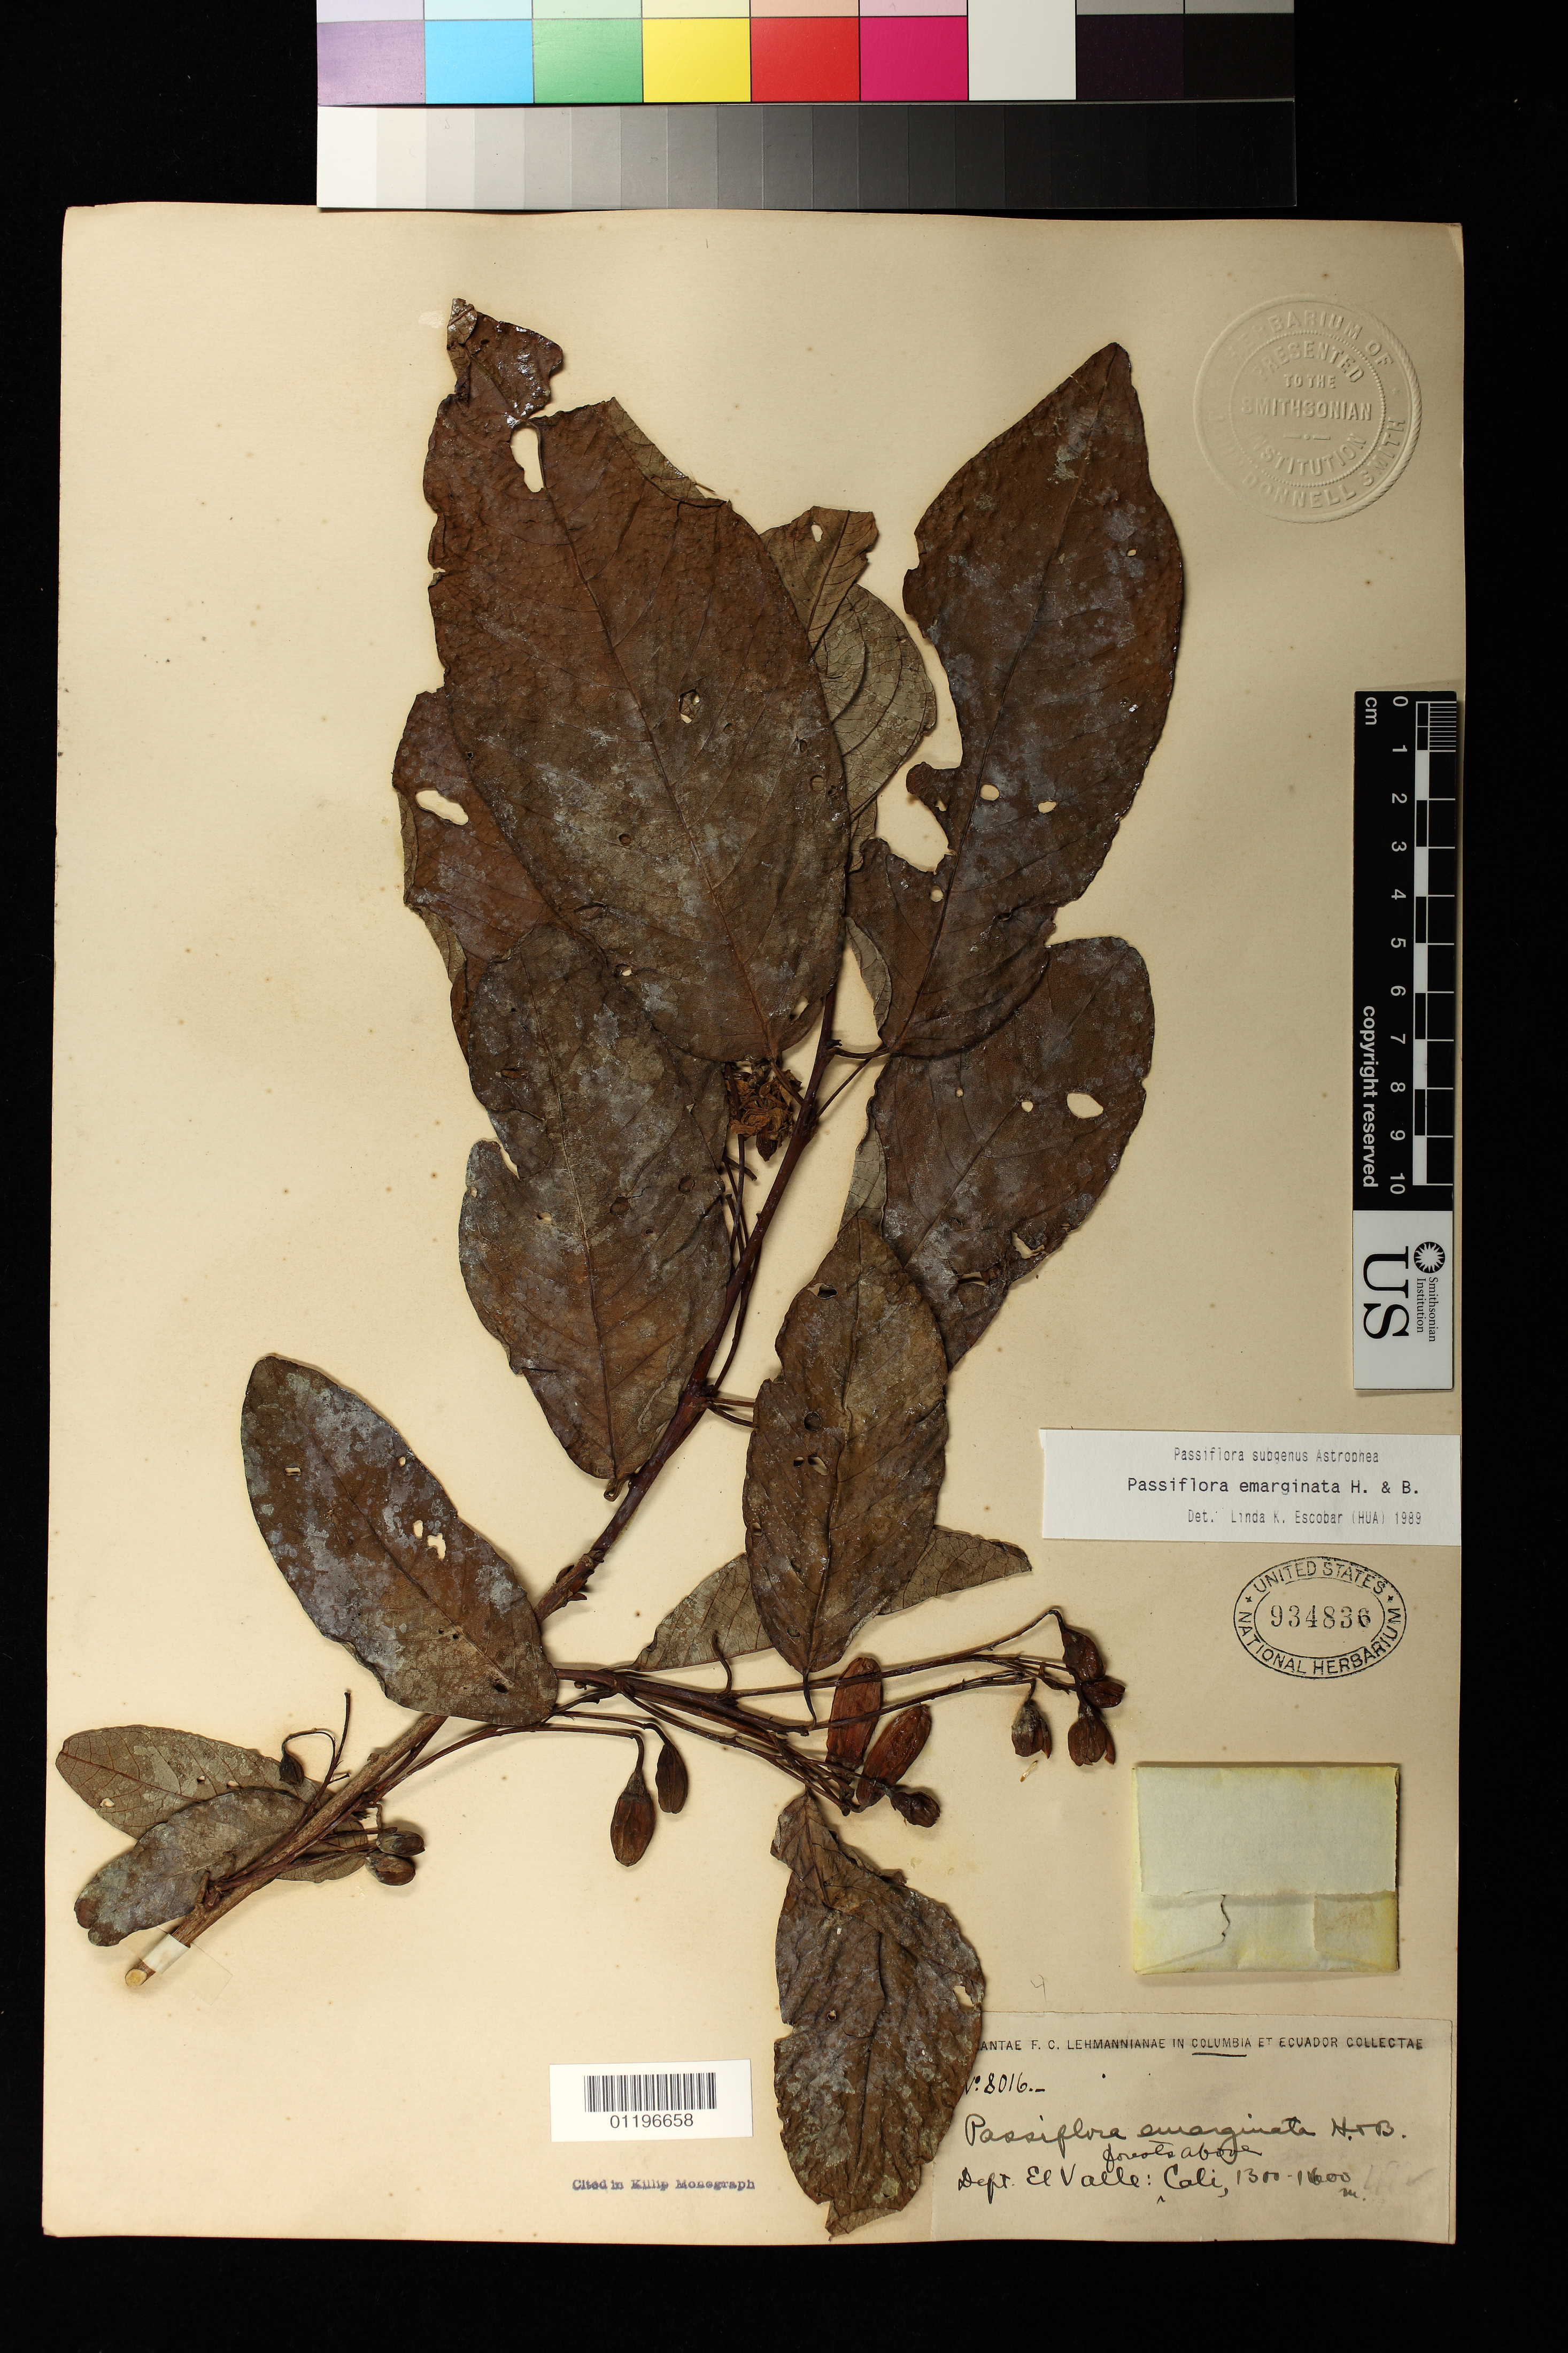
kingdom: Plantae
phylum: Tracheophyta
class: Magnoliopsida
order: Malpighiales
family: Passifloraceae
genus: Passiflora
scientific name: Passiflora emarginata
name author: Humb. & Bonpl.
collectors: F. C. Lehmann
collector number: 8016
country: Colombia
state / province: Valle del Cauca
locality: Dept. El Valle: forests above Cali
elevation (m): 1300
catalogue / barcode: US 934836